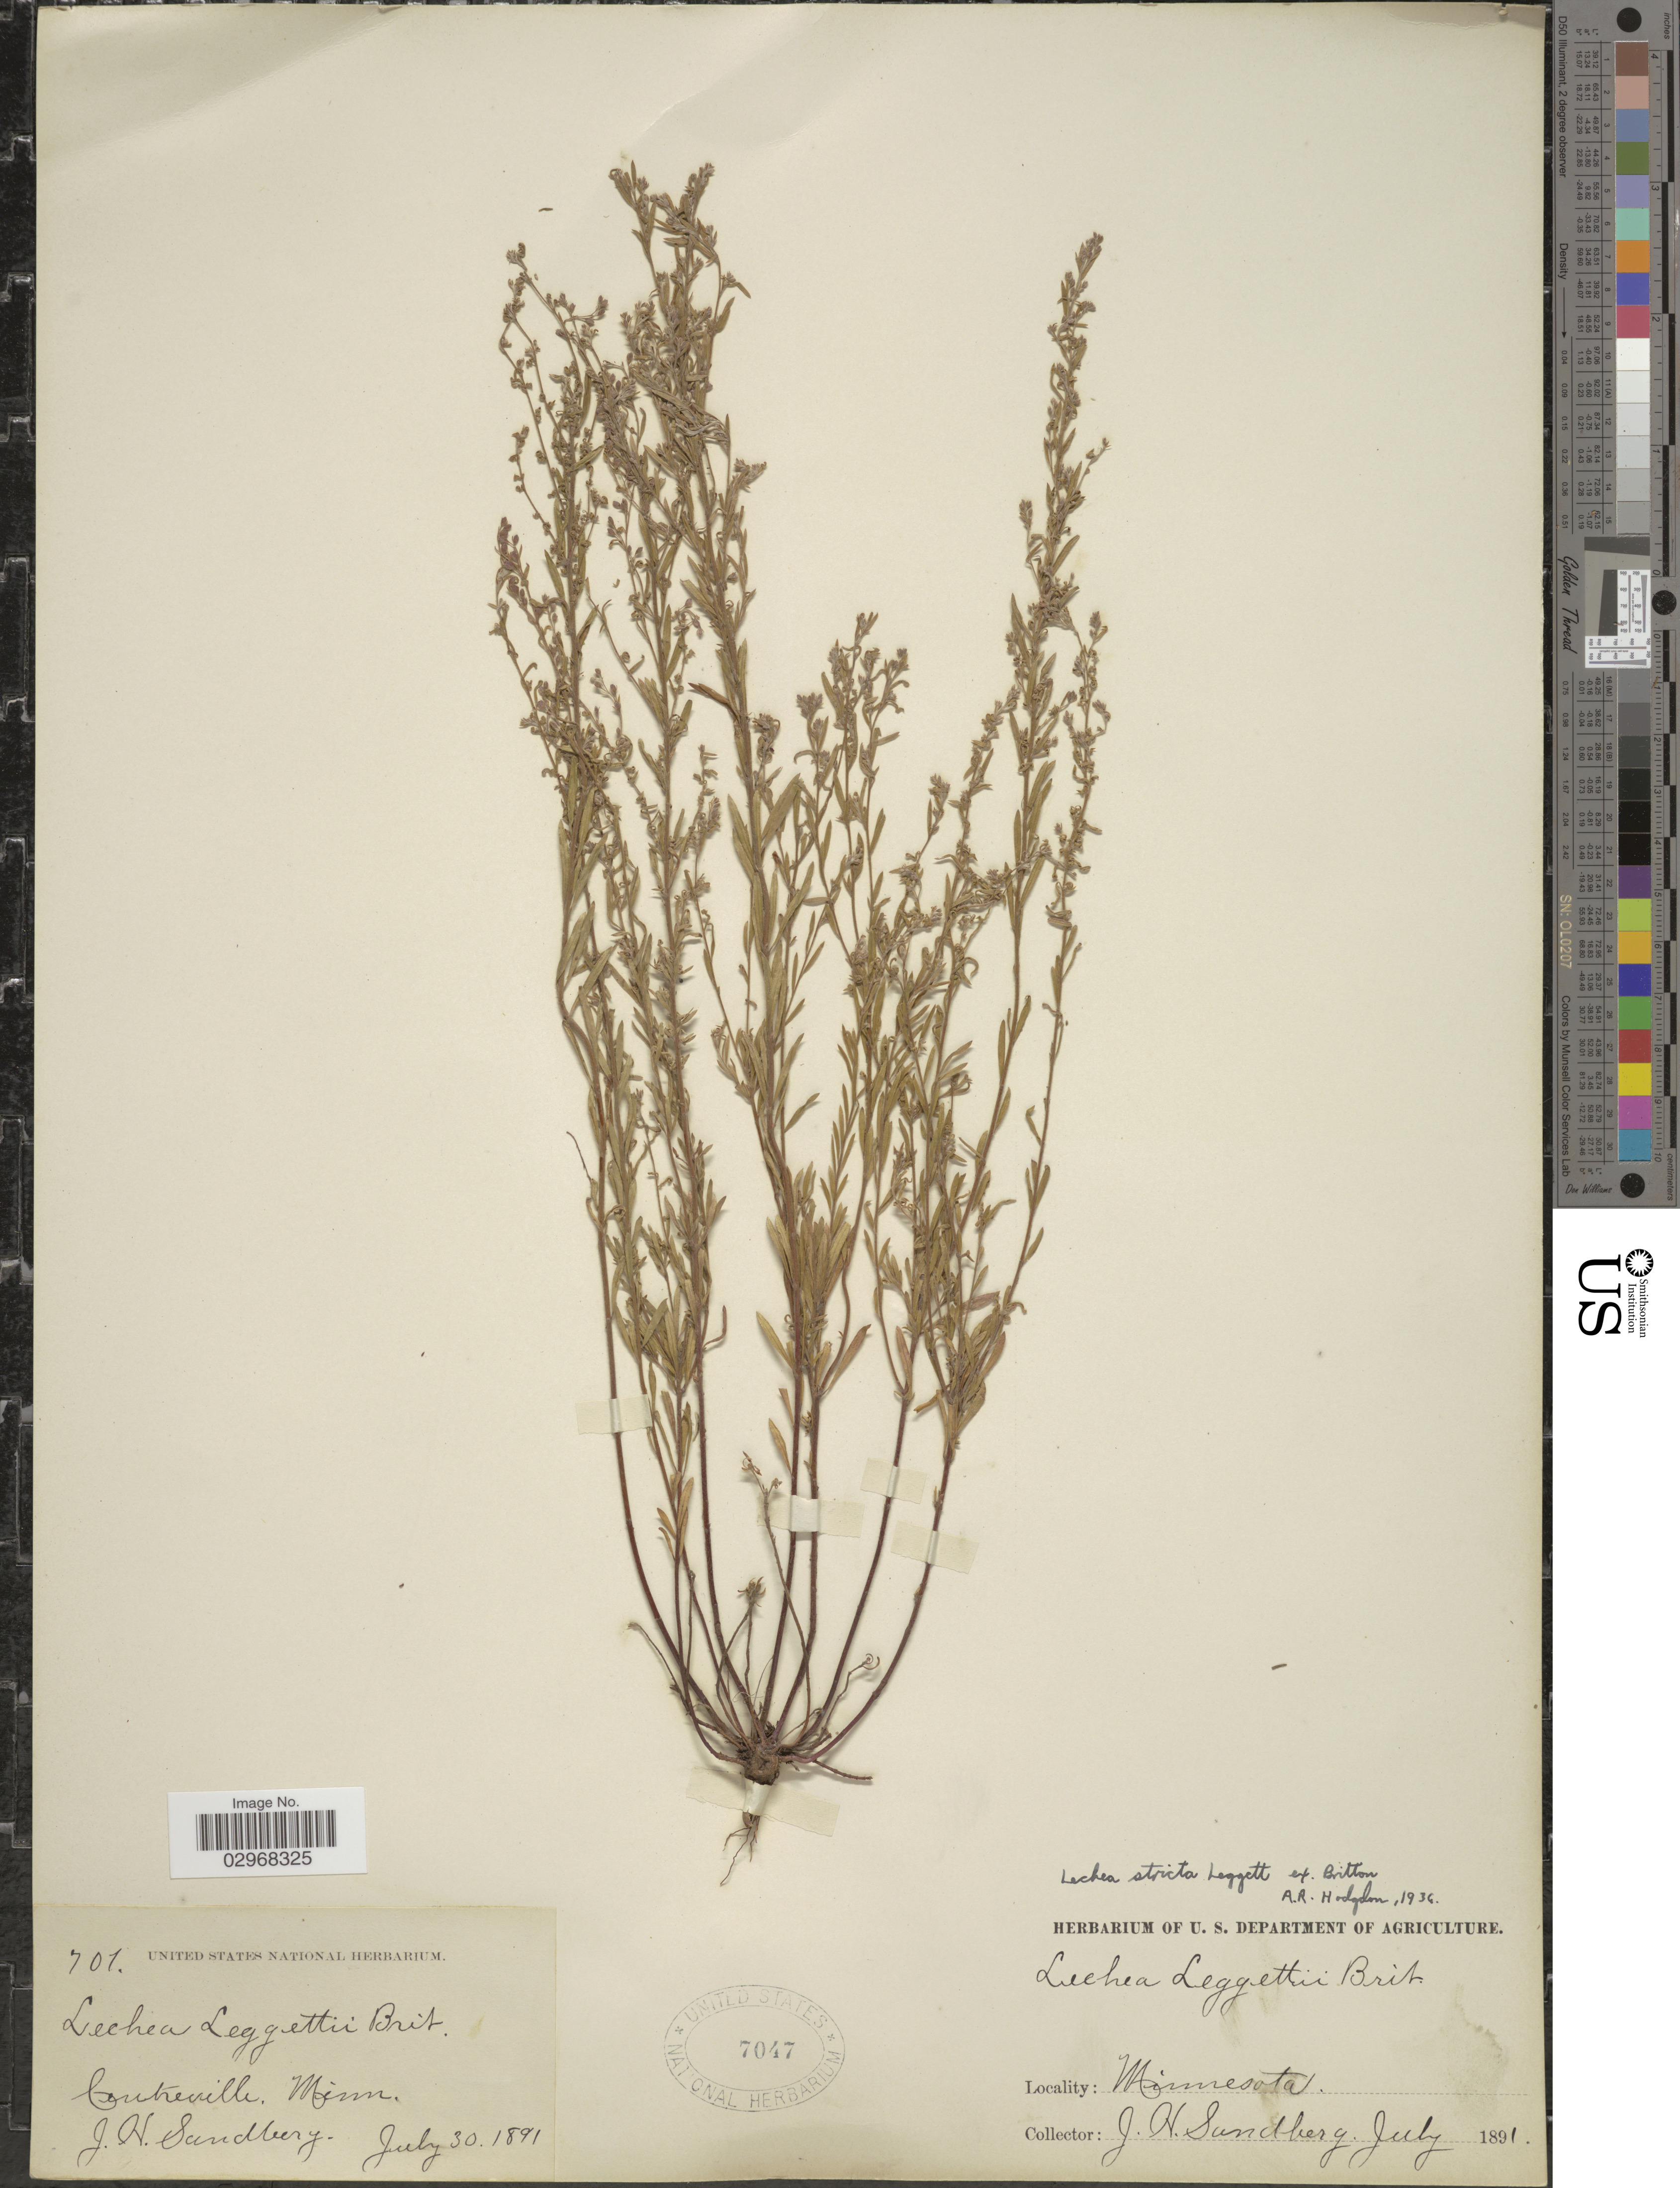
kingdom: Plantae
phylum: Tracheophyta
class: Magnoliopsida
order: Malvales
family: Cistaceae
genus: Lechea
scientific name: Lechea stricta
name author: Legg.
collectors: J. H. Sandberg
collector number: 701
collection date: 1891-07-30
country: United States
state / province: Minnesota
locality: Centreville.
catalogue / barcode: US 7047